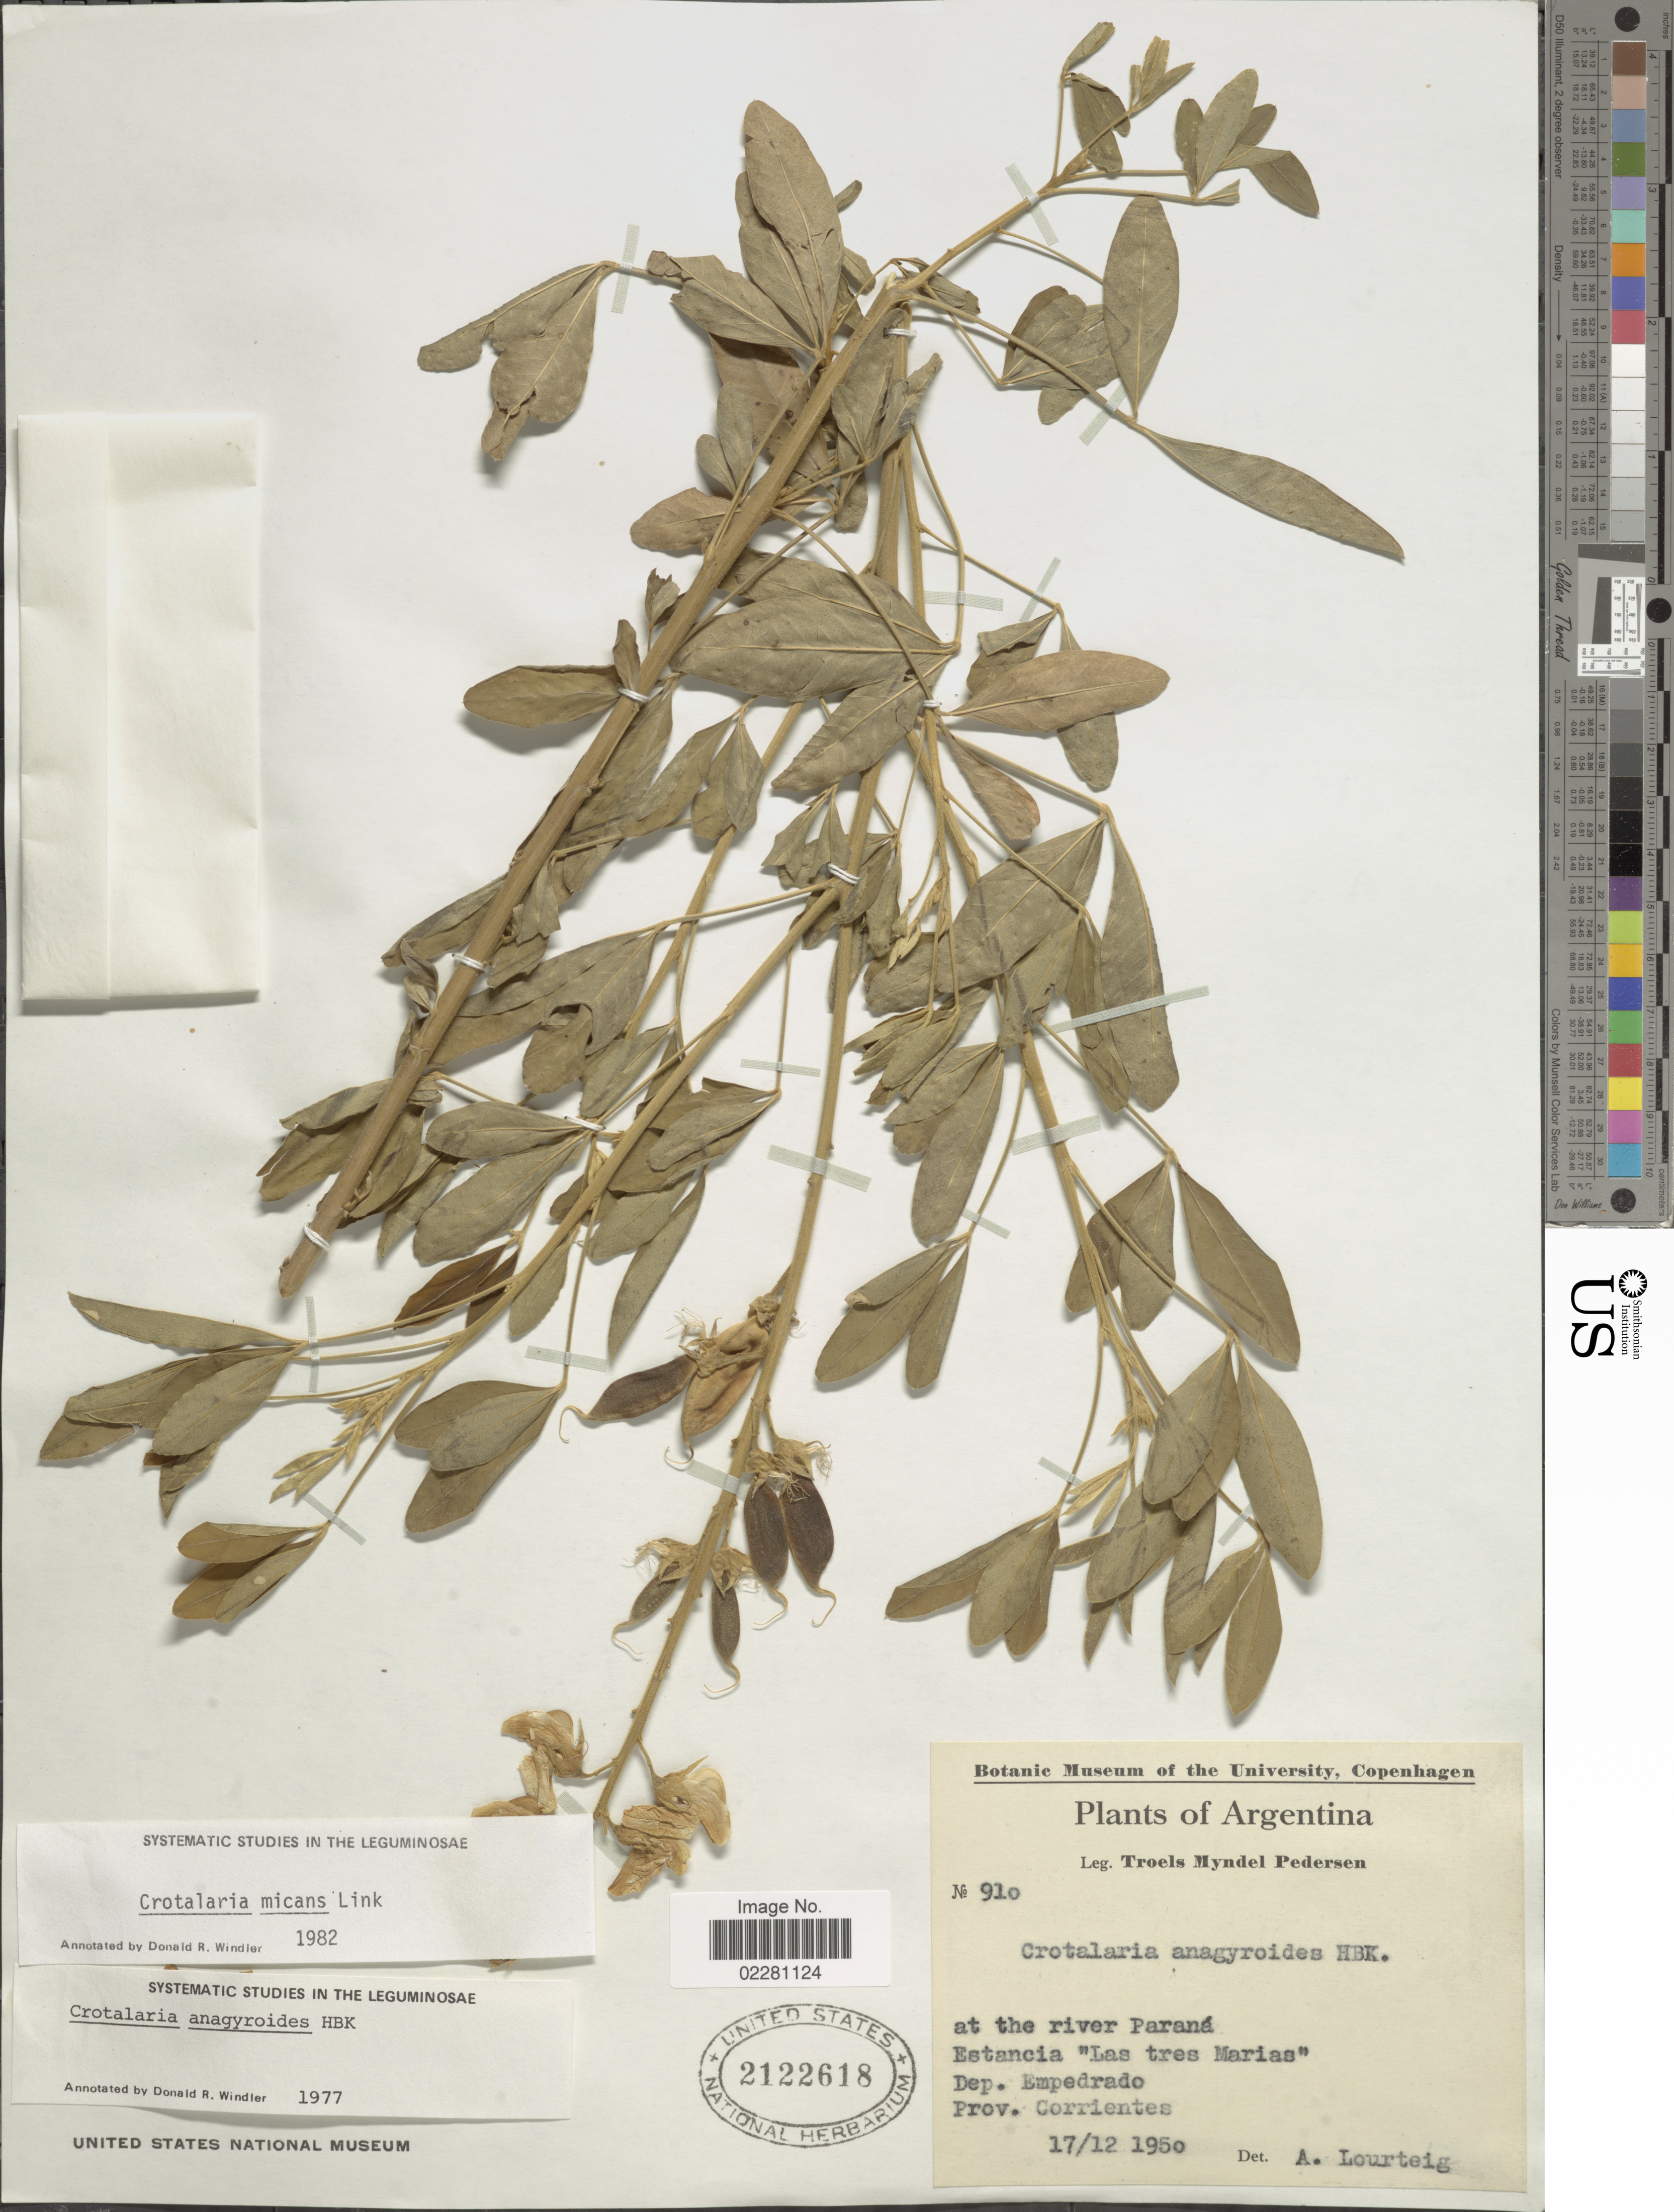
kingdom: Plantae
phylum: Tracheophyta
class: Magnoliopsida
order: Fabales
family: Fabaceae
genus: Crotalaria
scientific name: Crotalaria micans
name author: Link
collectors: T. Pederson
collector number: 910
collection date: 1950-12-17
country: Argentina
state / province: Corrientes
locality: At the river Parana, Estancia Las Tres Marias, Dep. Empedrado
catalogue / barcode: US 2122618